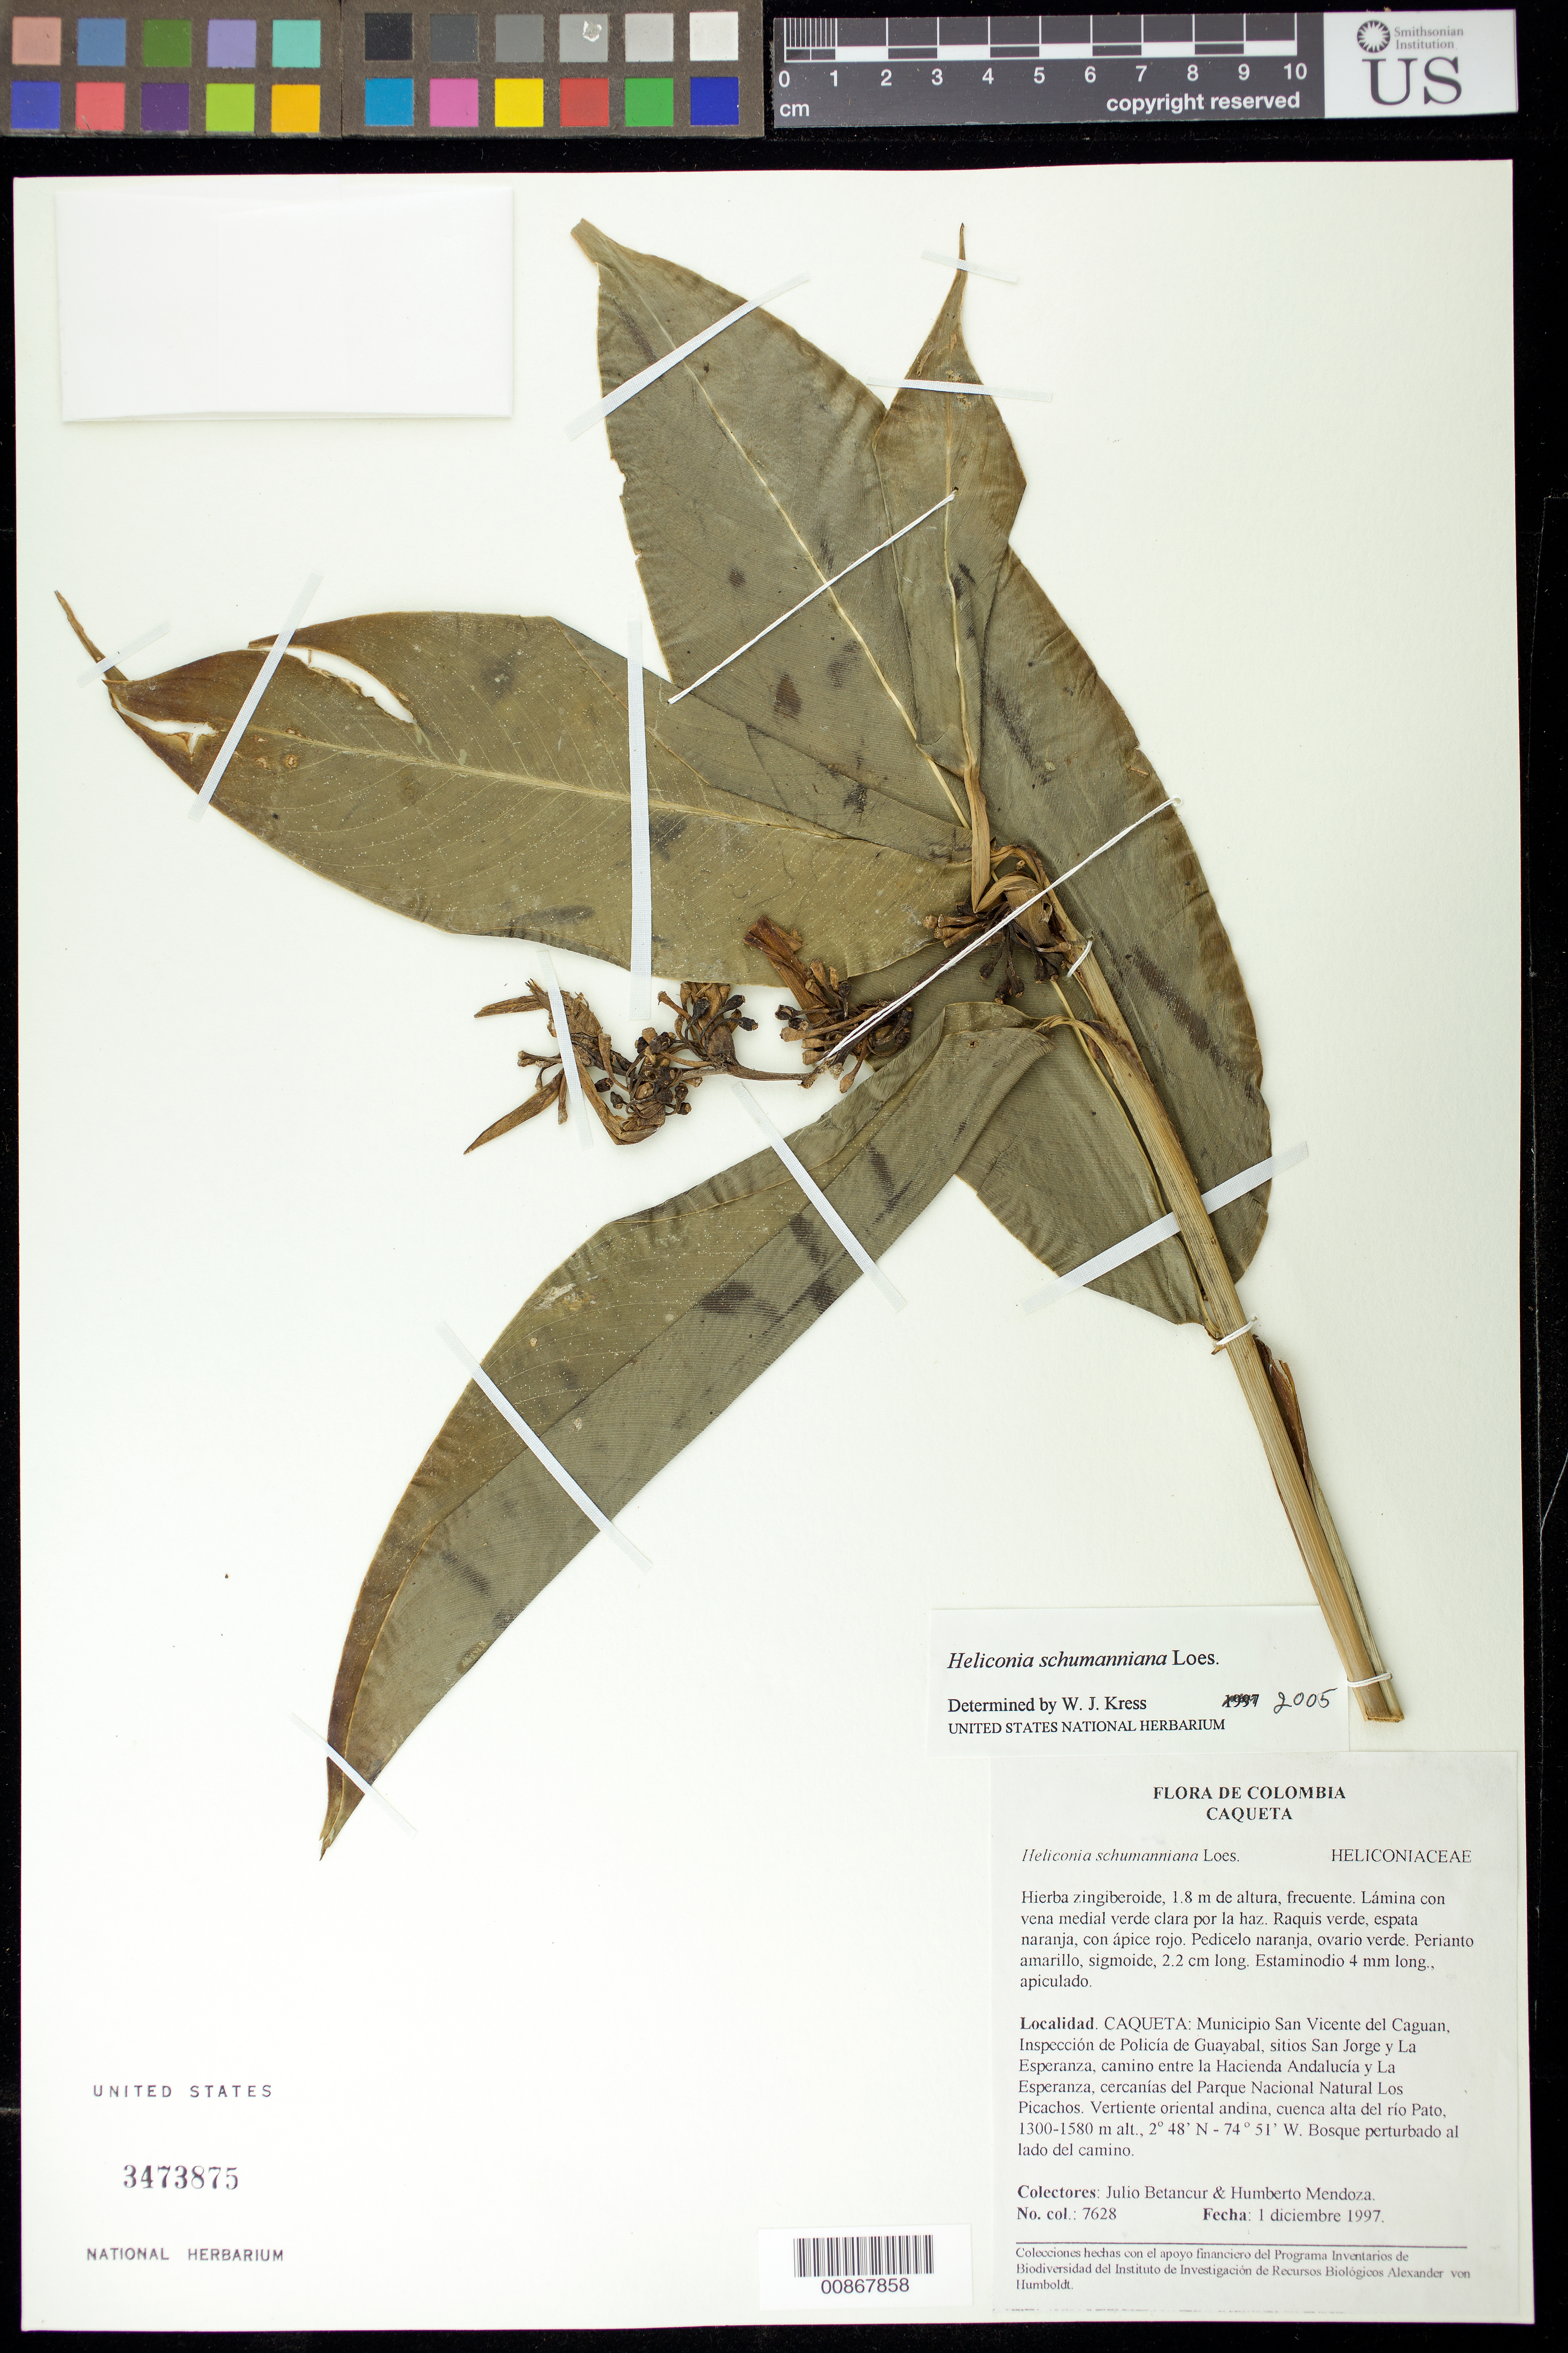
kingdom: Plantae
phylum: Tracheophyta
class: Liliopsida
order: Zingiberales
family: Heliconiaceae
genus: Heliconia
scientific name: Heliconia schumanniana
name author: Loes.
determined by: Kress, W. J., (US), Smithsonian Institution - National Museum of Natural History (UNITED STATES)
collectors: J. C. Betancur & H. Mendoza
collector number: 7628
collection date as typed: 01 Dec 1997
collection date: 1997-12-01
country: Colombia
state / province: Caquetá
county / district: San Vicente del Caguan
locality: Inspeccion de Policia de Guayabal, sitios San Jorge y La Esperanza, camino entre la Hacienda Andalusia y La Esperanza, cercanias del Parque Cacional Natural Los Picachos.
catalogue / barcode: US 3473875